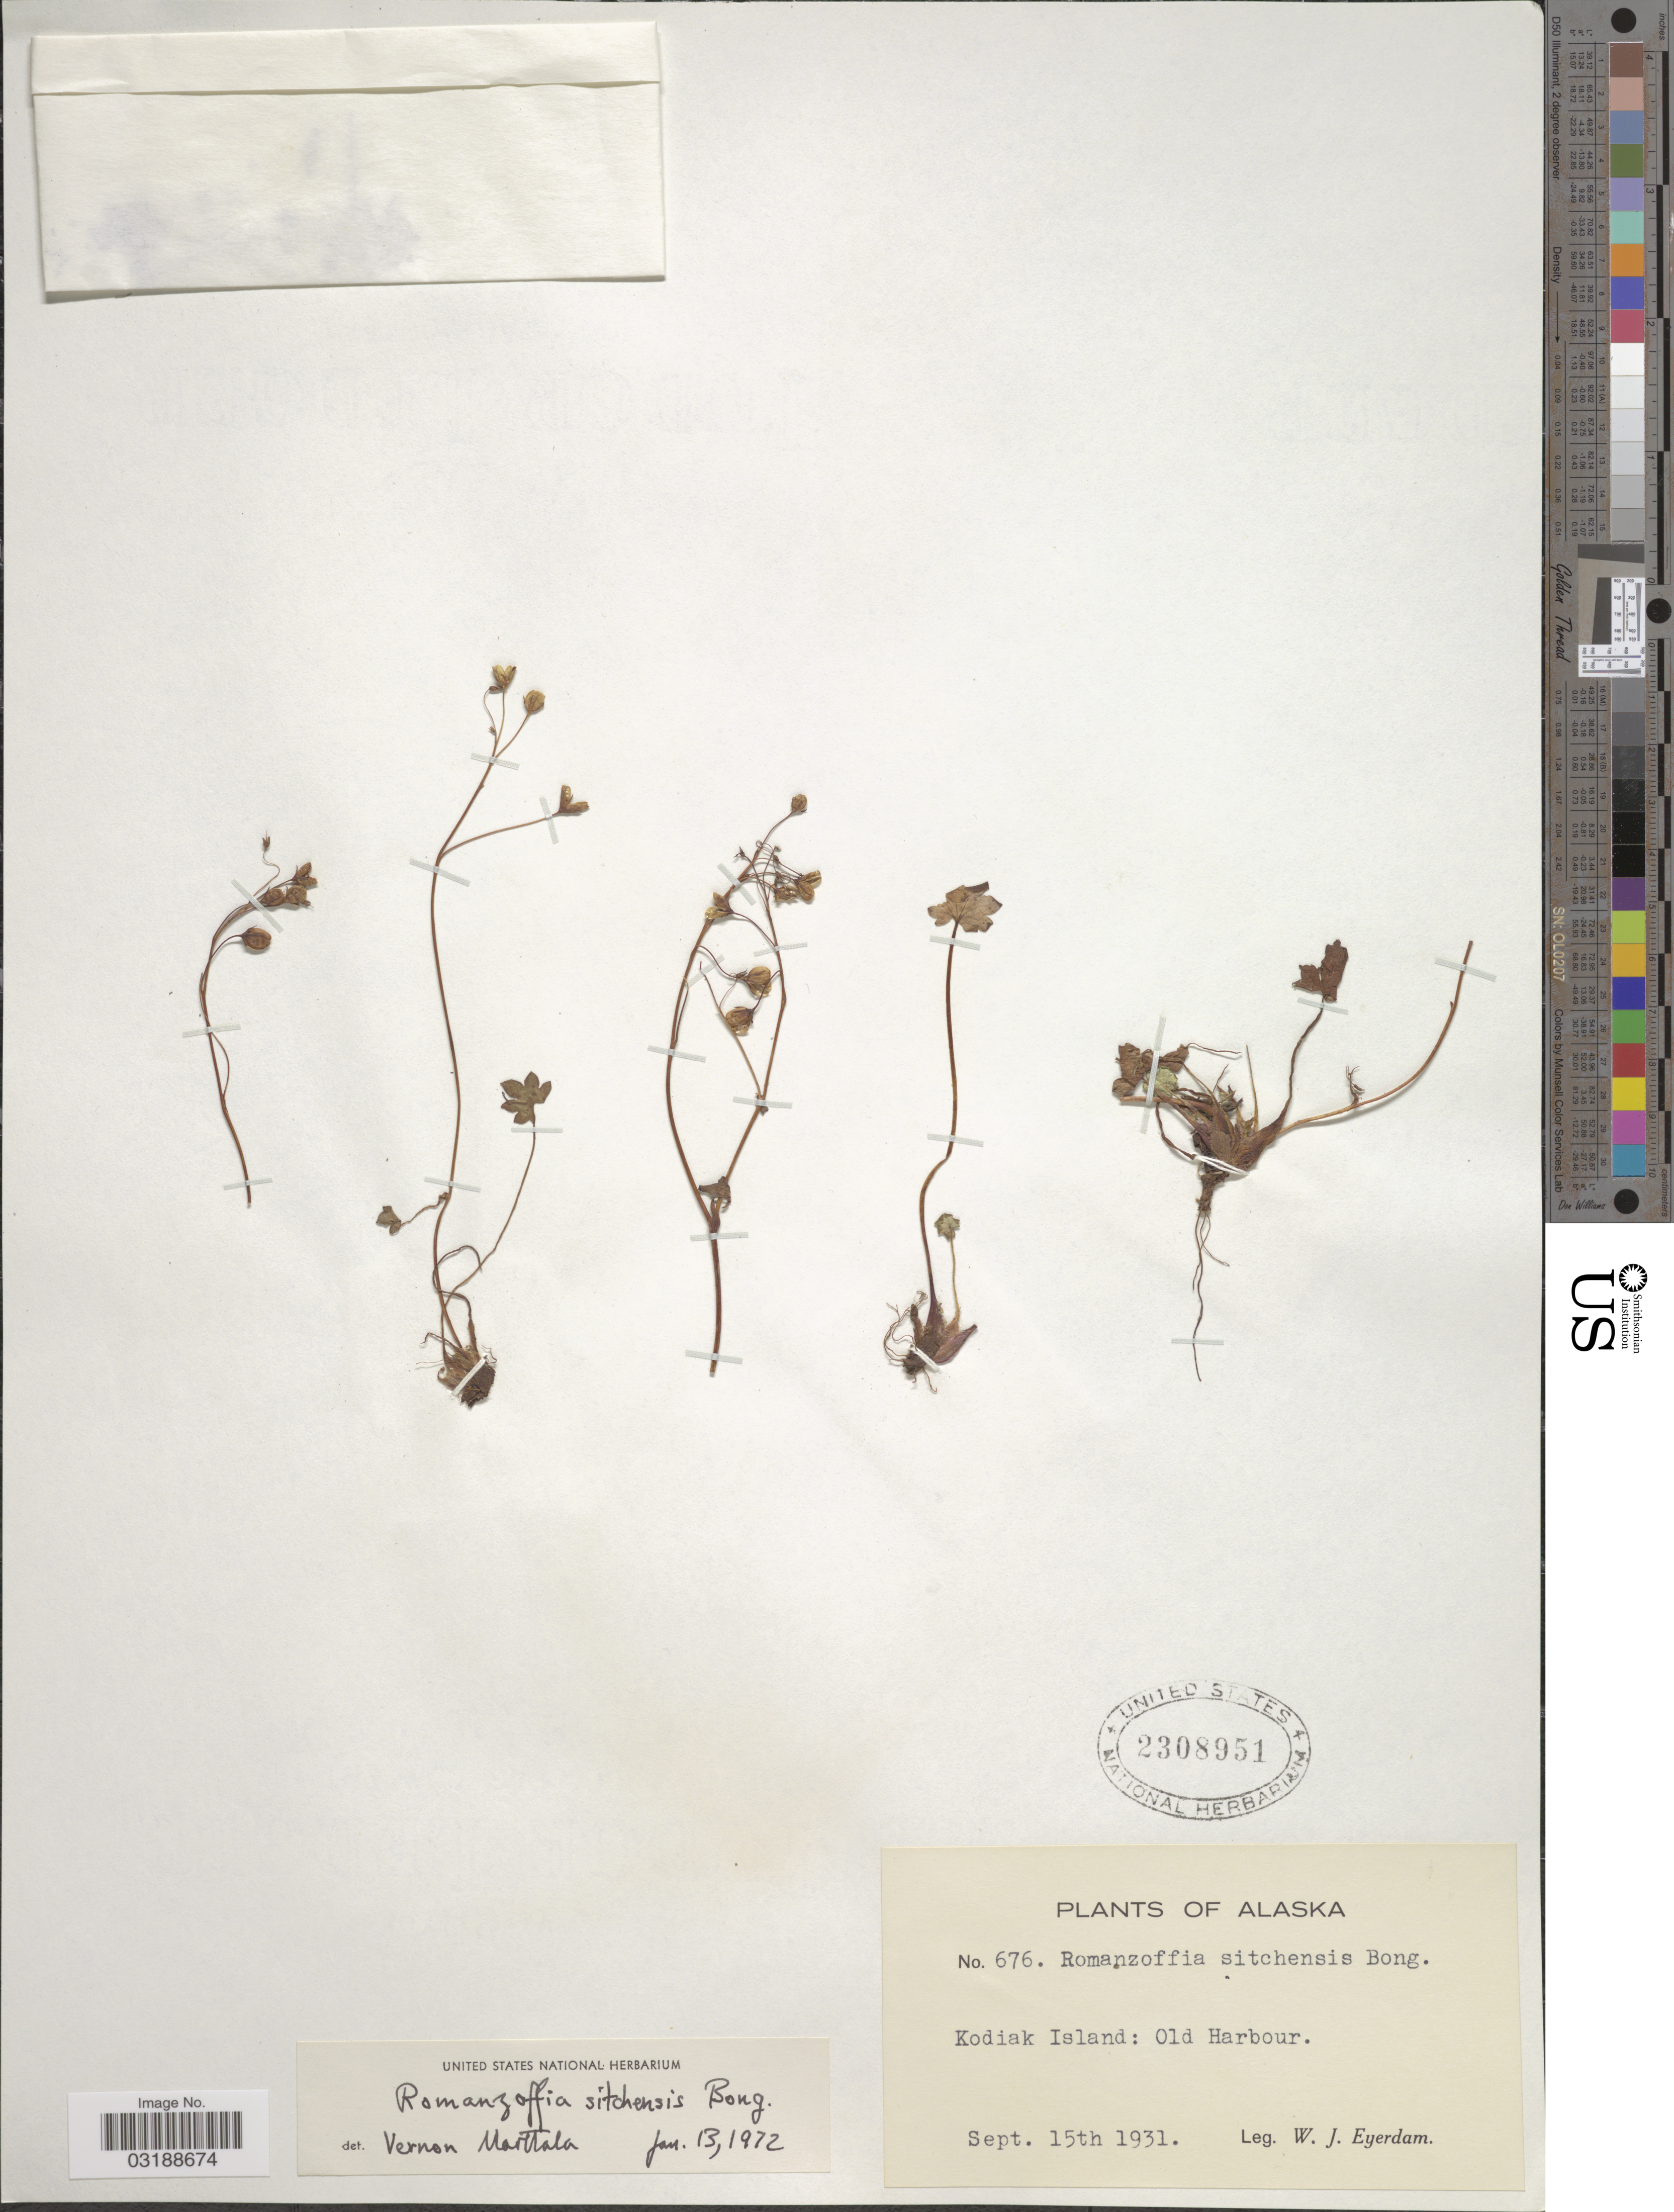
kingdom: Plantae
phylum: Tracheophyta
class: Magnoliopsida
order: Boraginales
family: Hydrophyllaceae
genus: Romanzoffia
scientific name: Romanzoffia sitchensis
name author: Bong.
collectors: W. J. Eyerdam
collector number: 676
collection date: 1931-09-15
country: United States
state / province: Alaska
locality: Kodiak Island: Old Harbour.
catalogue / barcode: US 2308951